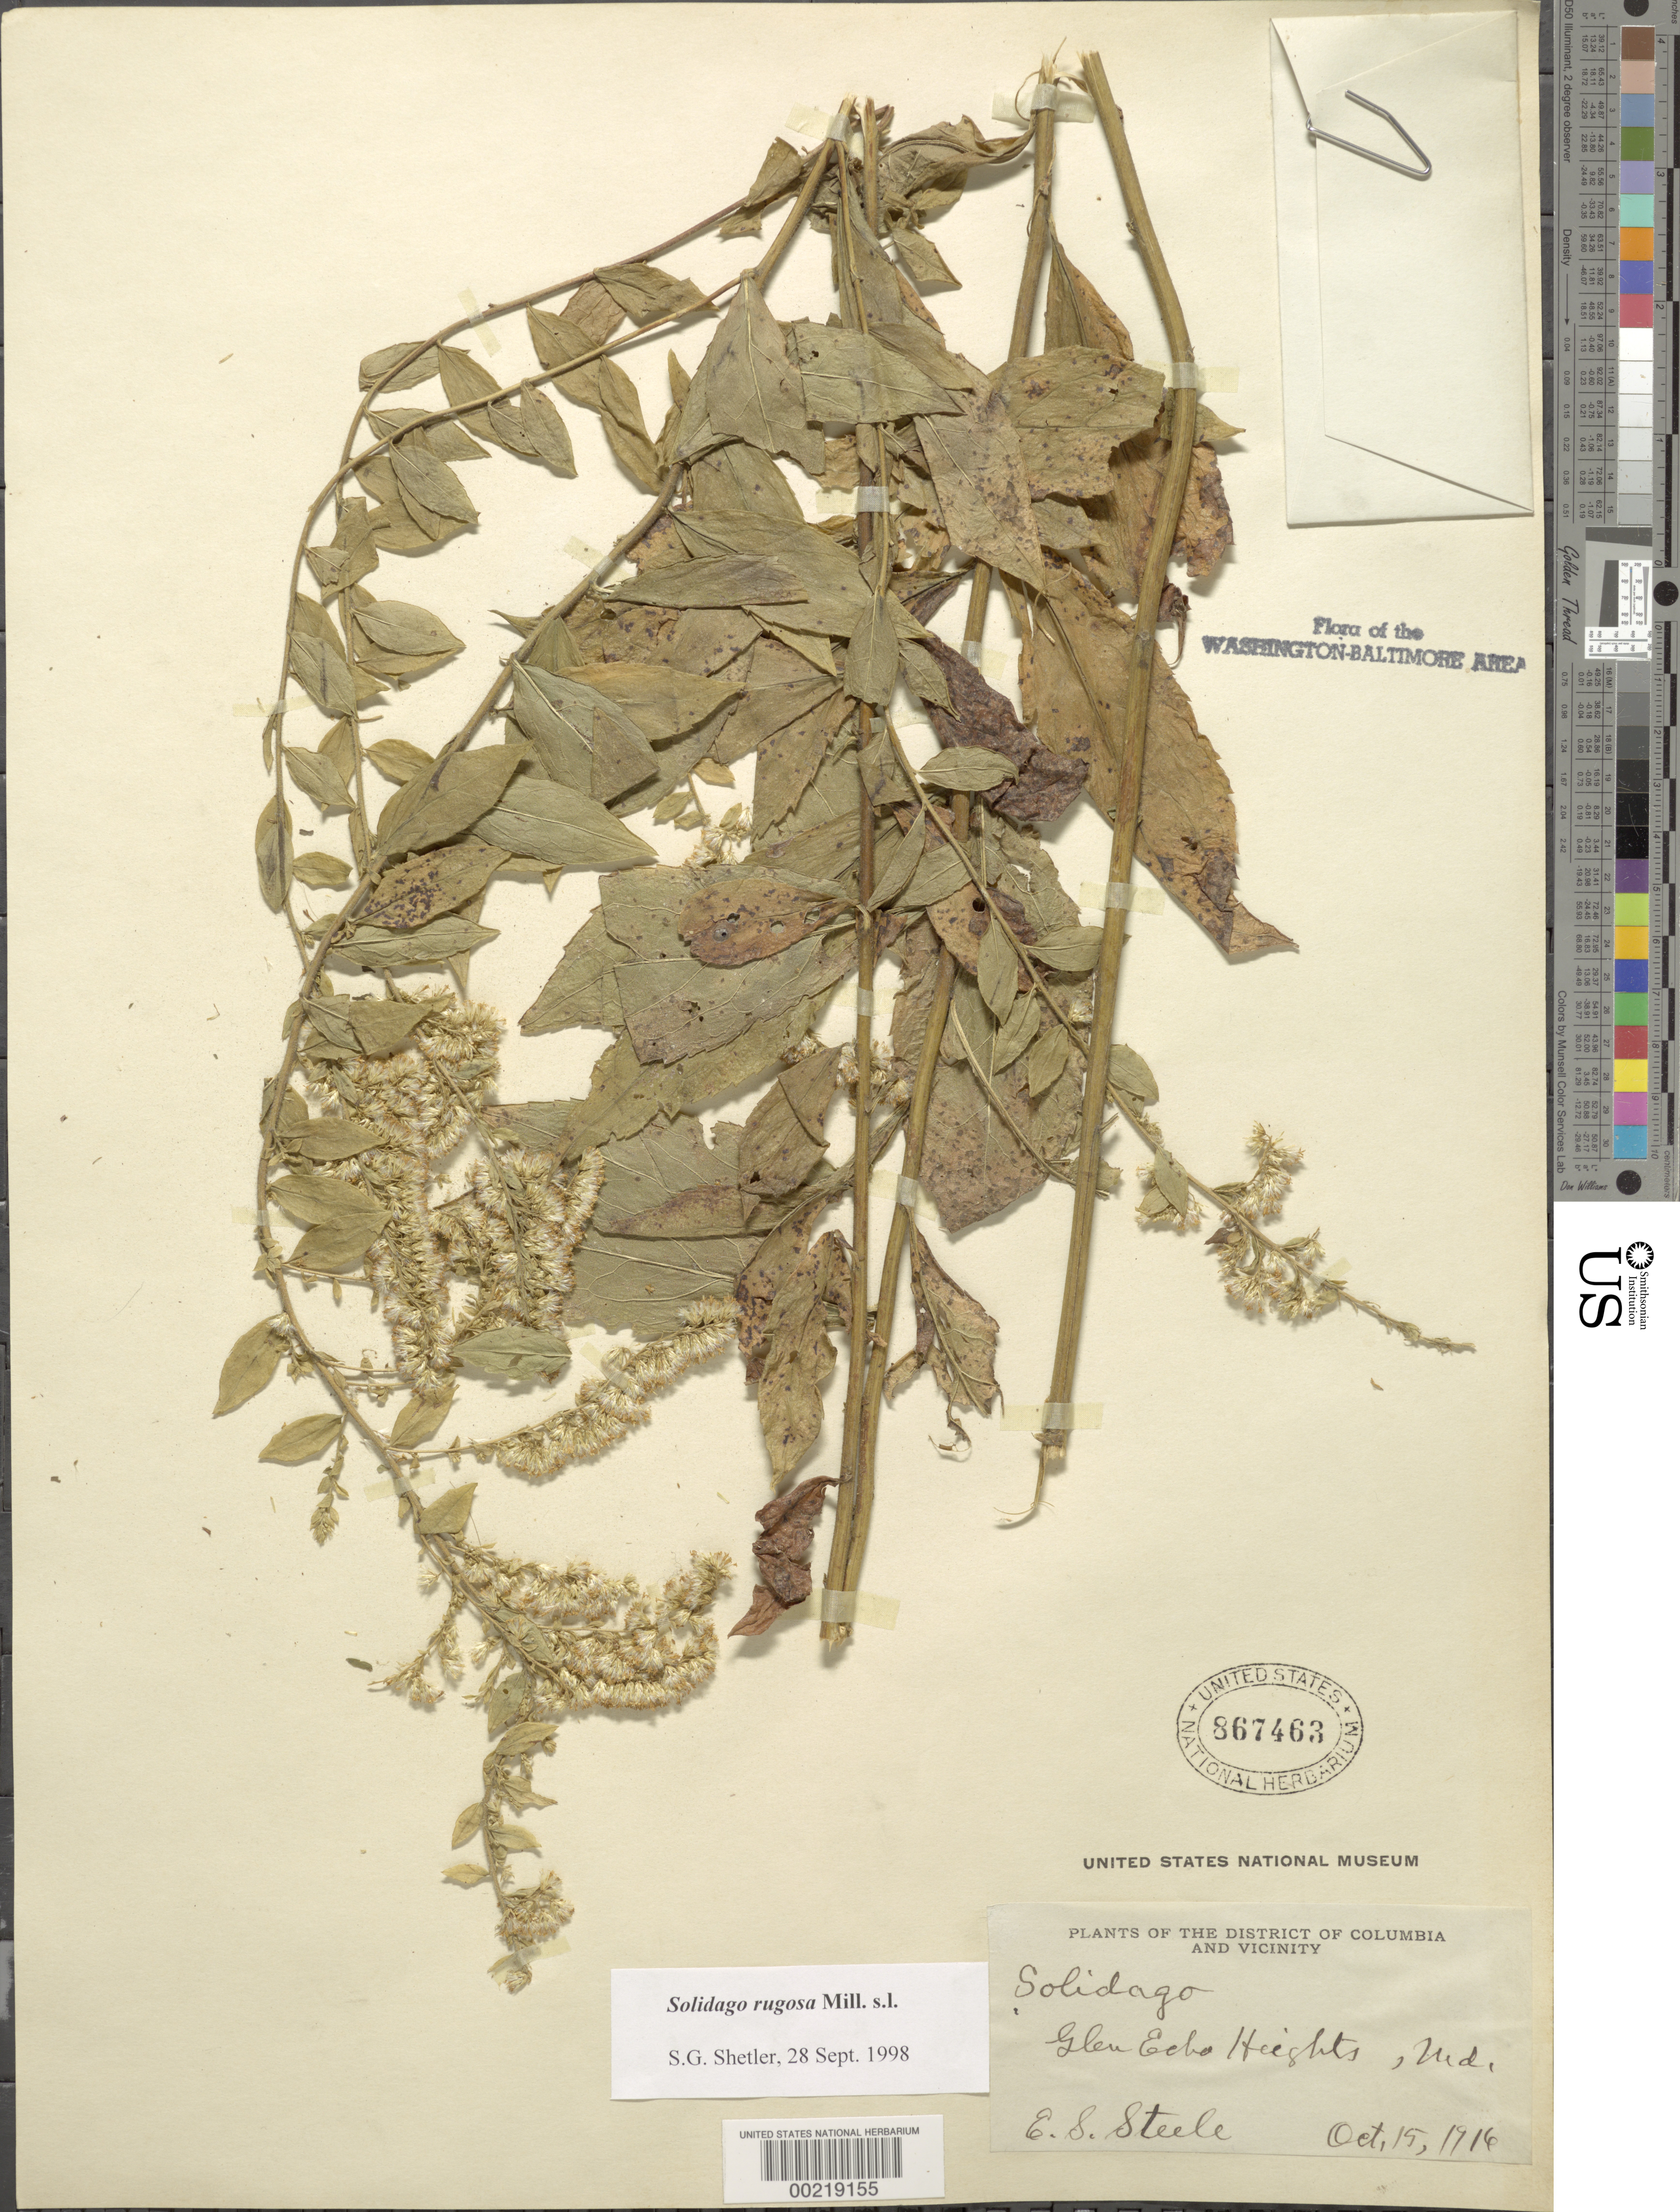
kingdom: Plantae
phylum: Tracheophyta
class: Magnoliopsida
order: Asterales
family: Asteraceae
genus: Solidago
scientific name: Solidago rugosa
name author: Mill.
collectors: E. Steele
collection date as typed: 15 Oct 1916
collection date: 1916-10-15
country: United States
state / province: Maryland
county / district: Montgomery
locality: Glen Echo Heights C. & O. Canal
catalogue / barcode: US 867463